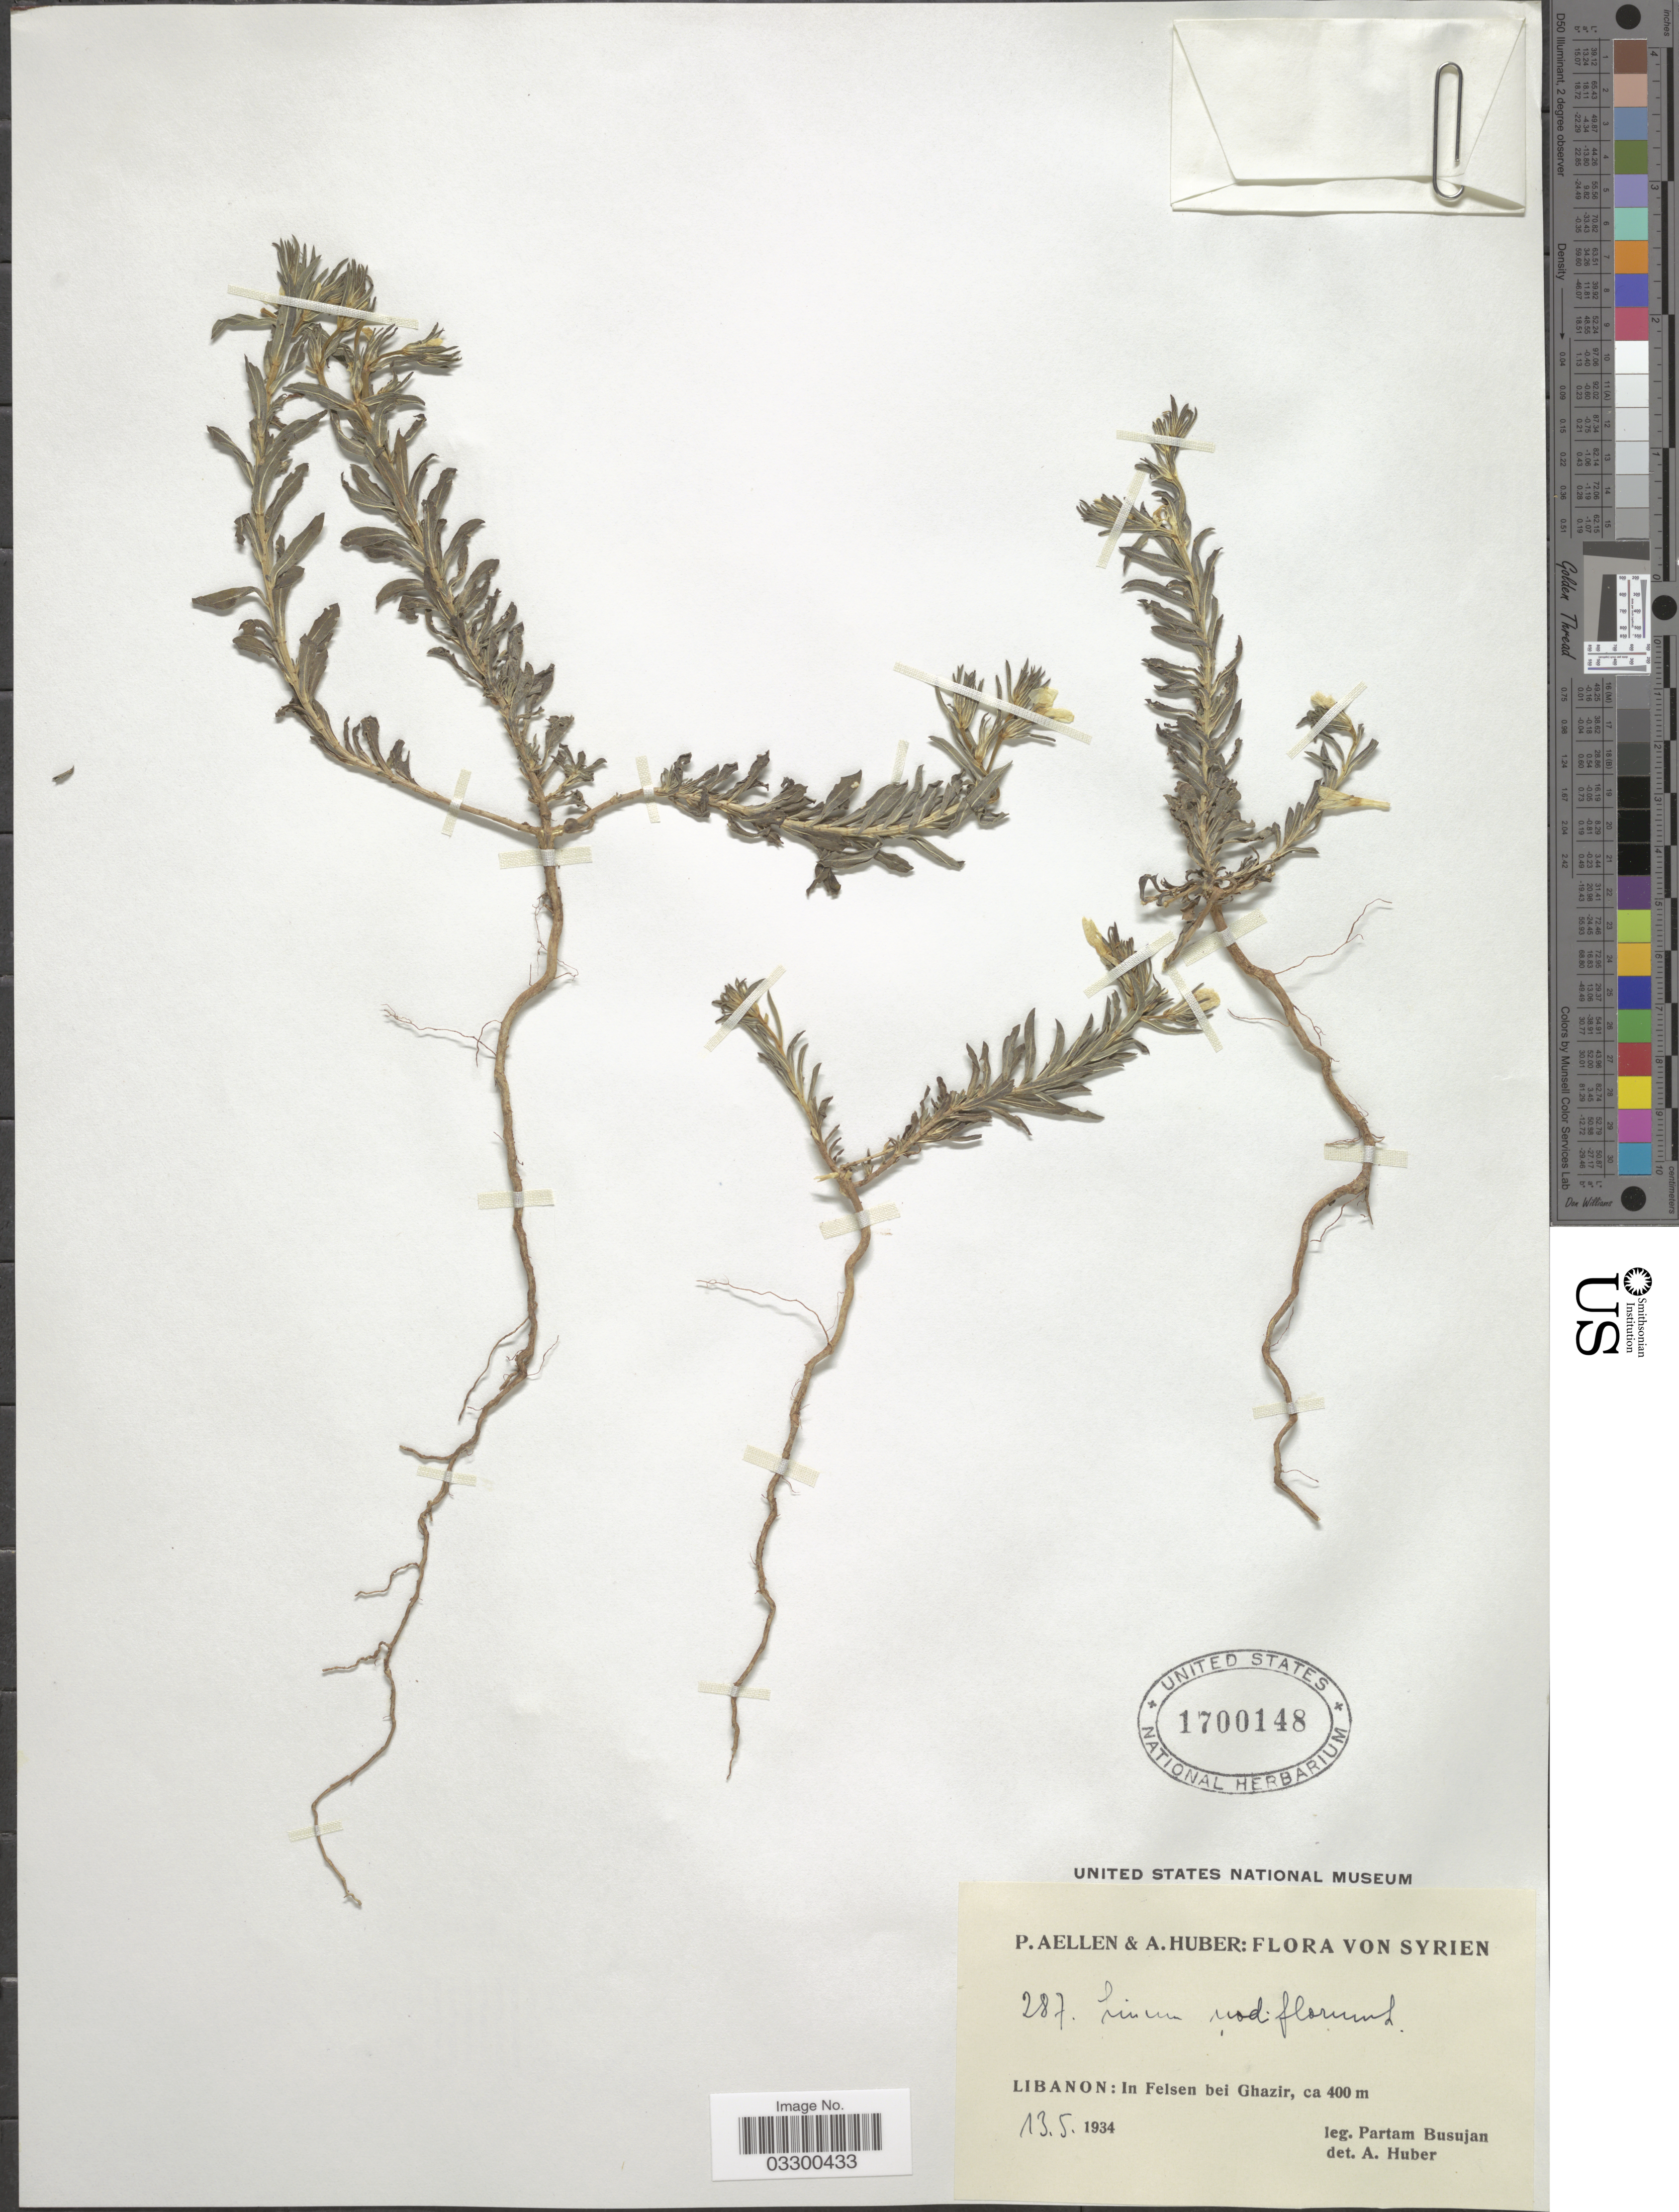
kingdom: Plantae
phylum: Tracheophyta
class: Magnoliopsida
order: Malpighiales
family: Linaceae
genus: Linum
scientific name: Linum nodiflorum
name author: L.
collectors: P. Busujan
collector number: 287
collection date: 1934-05-13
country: Lebanon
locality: Syrien. [unsure placement] Libanon: In Felsen bei Ghazir.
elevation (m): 400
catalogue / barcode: US 1700148